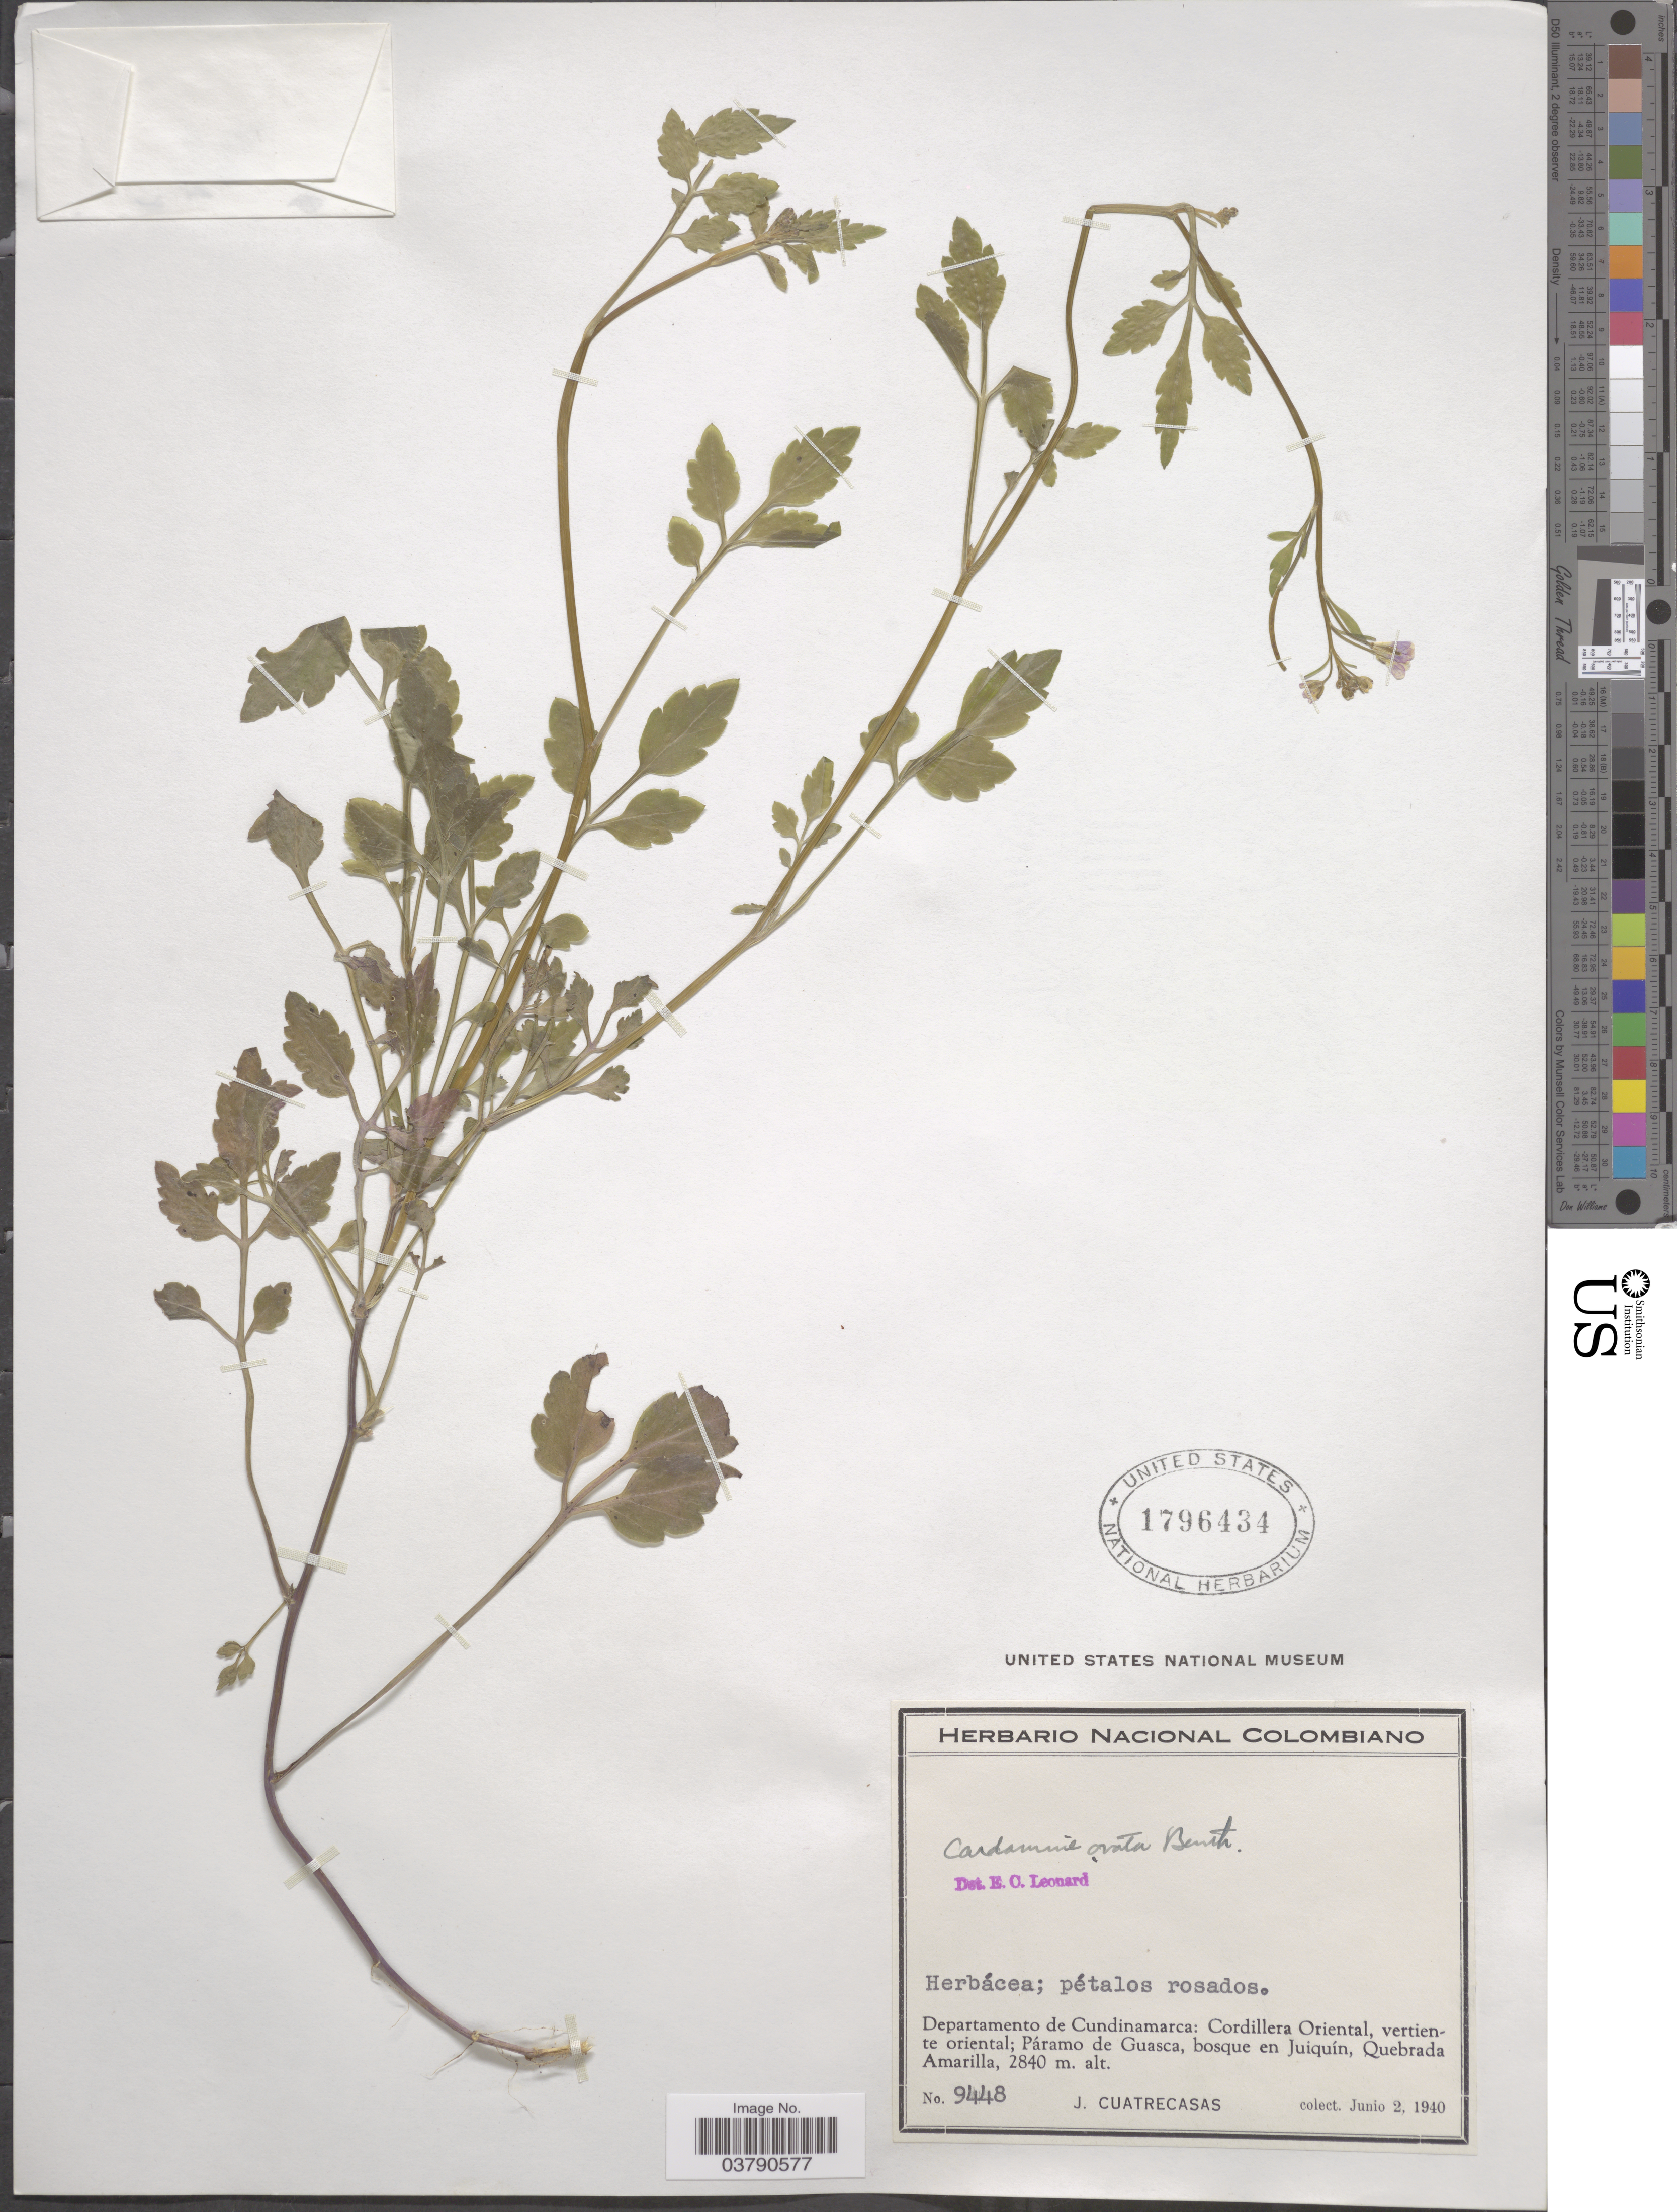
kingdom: Plantae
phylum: Tracheophyta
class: Magnoliopsida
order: Brassicales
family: Brassicaceae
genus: Cardamine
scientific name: Cardamine ovata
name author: Benth.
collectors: J. Cuatrecasas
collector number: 9448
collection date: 1940-06-02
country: Colombia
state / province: Cundinamarca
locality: Departamento de Cundinamarca: Cordillera Oriental, vertiente oriental; Páramo de Guasca, bosque en Juiquín, Quebrada Amarilla.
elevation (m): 2840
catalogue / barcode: US 1796434